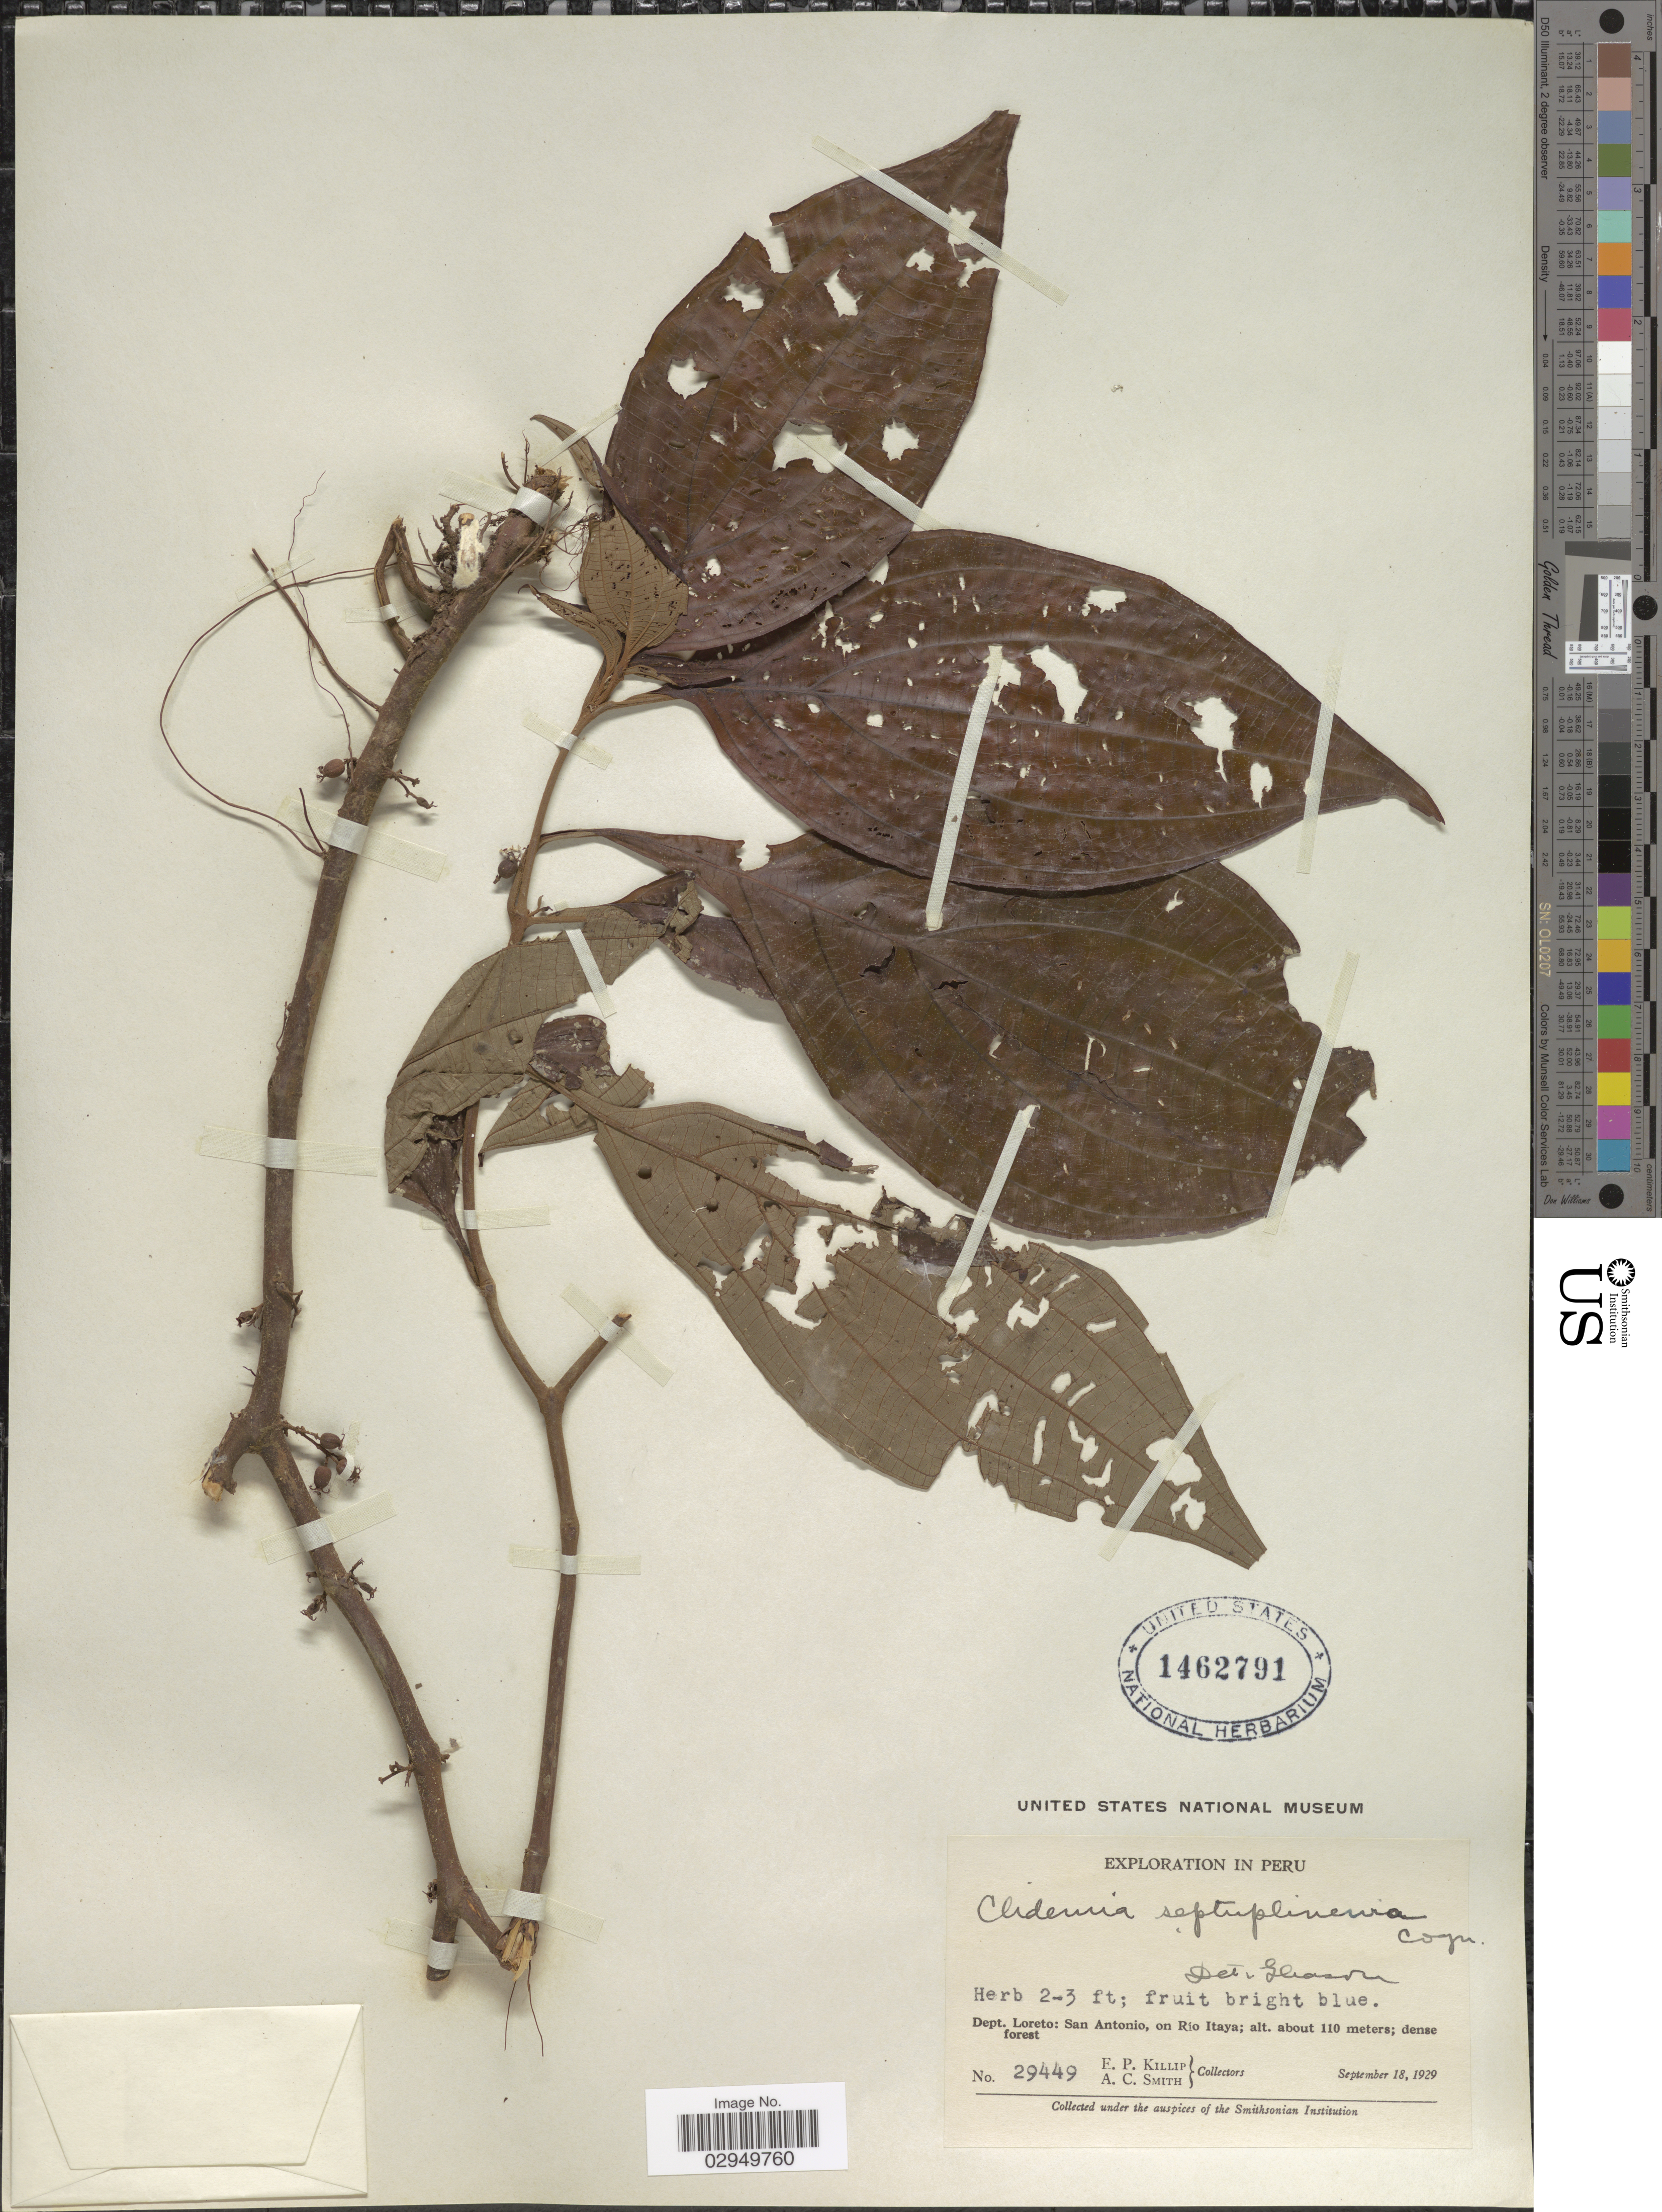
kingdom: Plantae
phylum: Tracheophyta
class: Magnoliopsida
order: Myrtales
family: Melastomataceae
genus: Clidemia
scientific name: Clidemia septuplinervia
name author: Cogn.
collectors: E. P. Killip & A. C. Smith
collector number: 29449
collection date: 1929-09-18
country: Peru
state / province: Loreto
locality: Dept. Loreto: San Antonio, on Río Itaya.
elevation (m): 110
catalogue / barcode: US 1462791